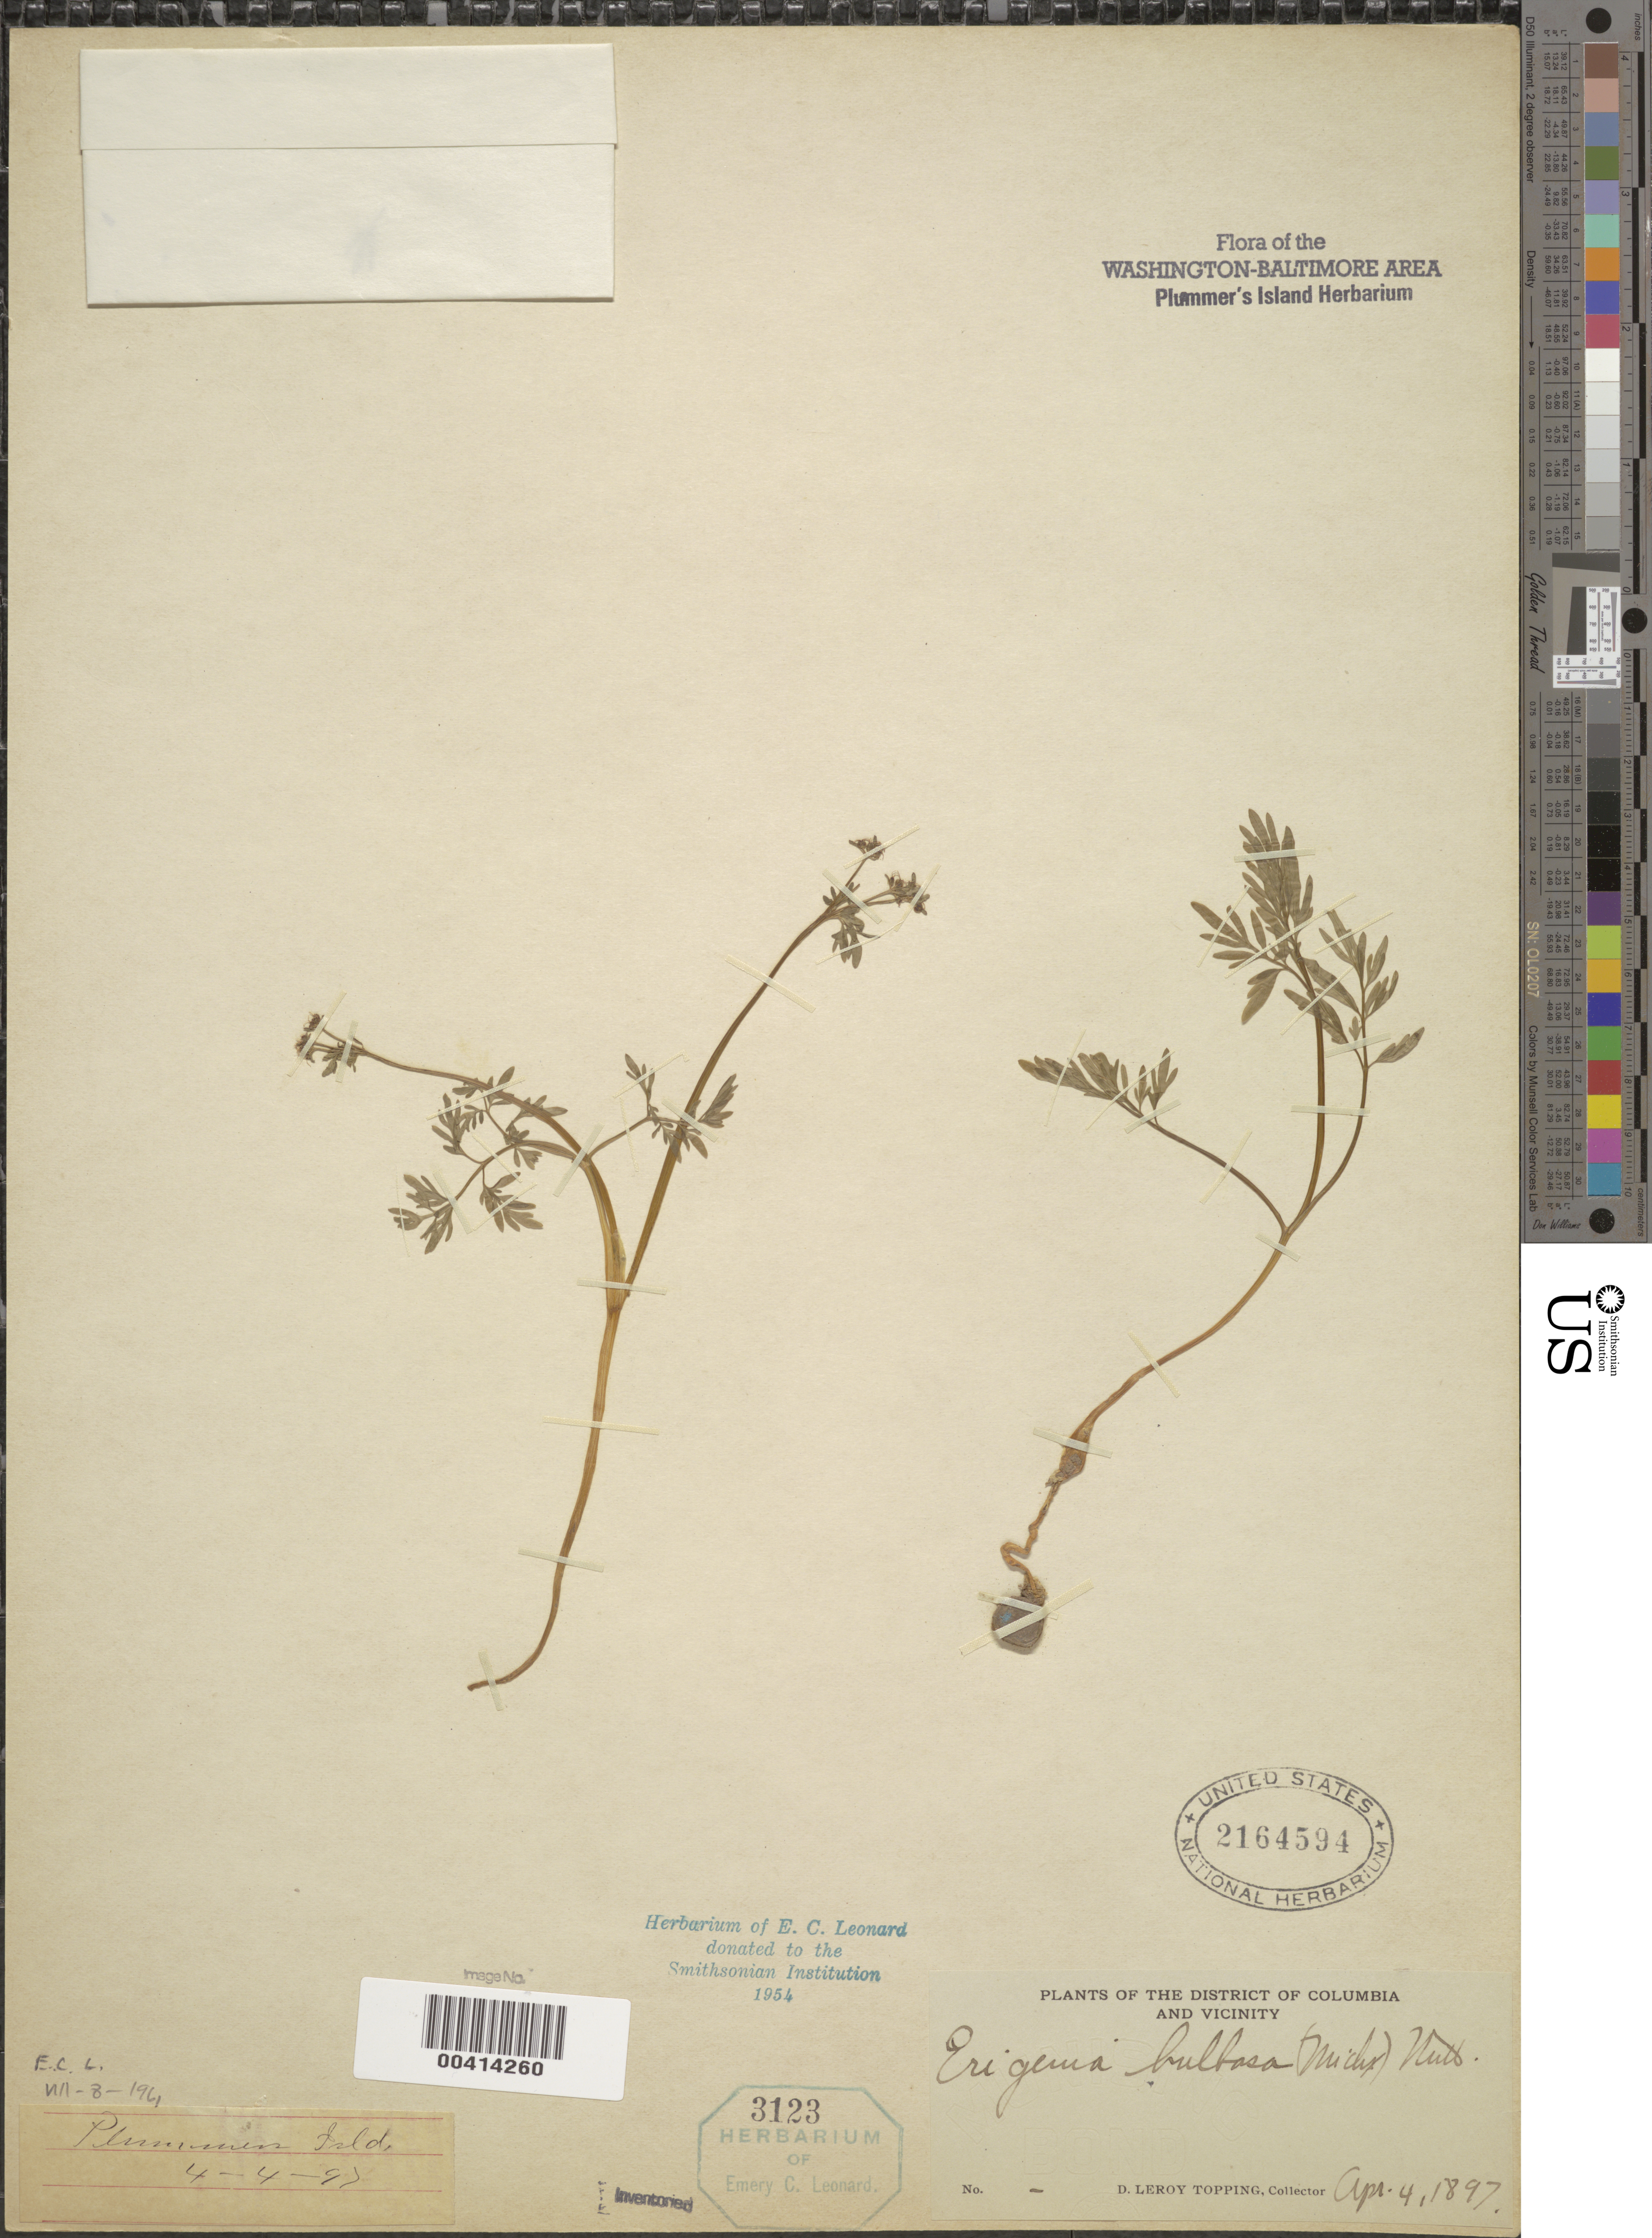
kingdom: Plantae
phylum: Tracheophyta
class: Magnoliopsida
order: Apiales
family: Apiaceae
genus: Erigenia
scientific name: Erigenia bulbosa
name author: (Michx.) Nutt.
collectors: D. L. Topping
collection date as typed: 04 Apr 1897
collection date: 1897-04-04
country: United States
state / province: Maryland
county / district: Montgomery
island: Plummers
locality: Plummer's Island C. & O. Canal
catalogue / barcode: US 2164594